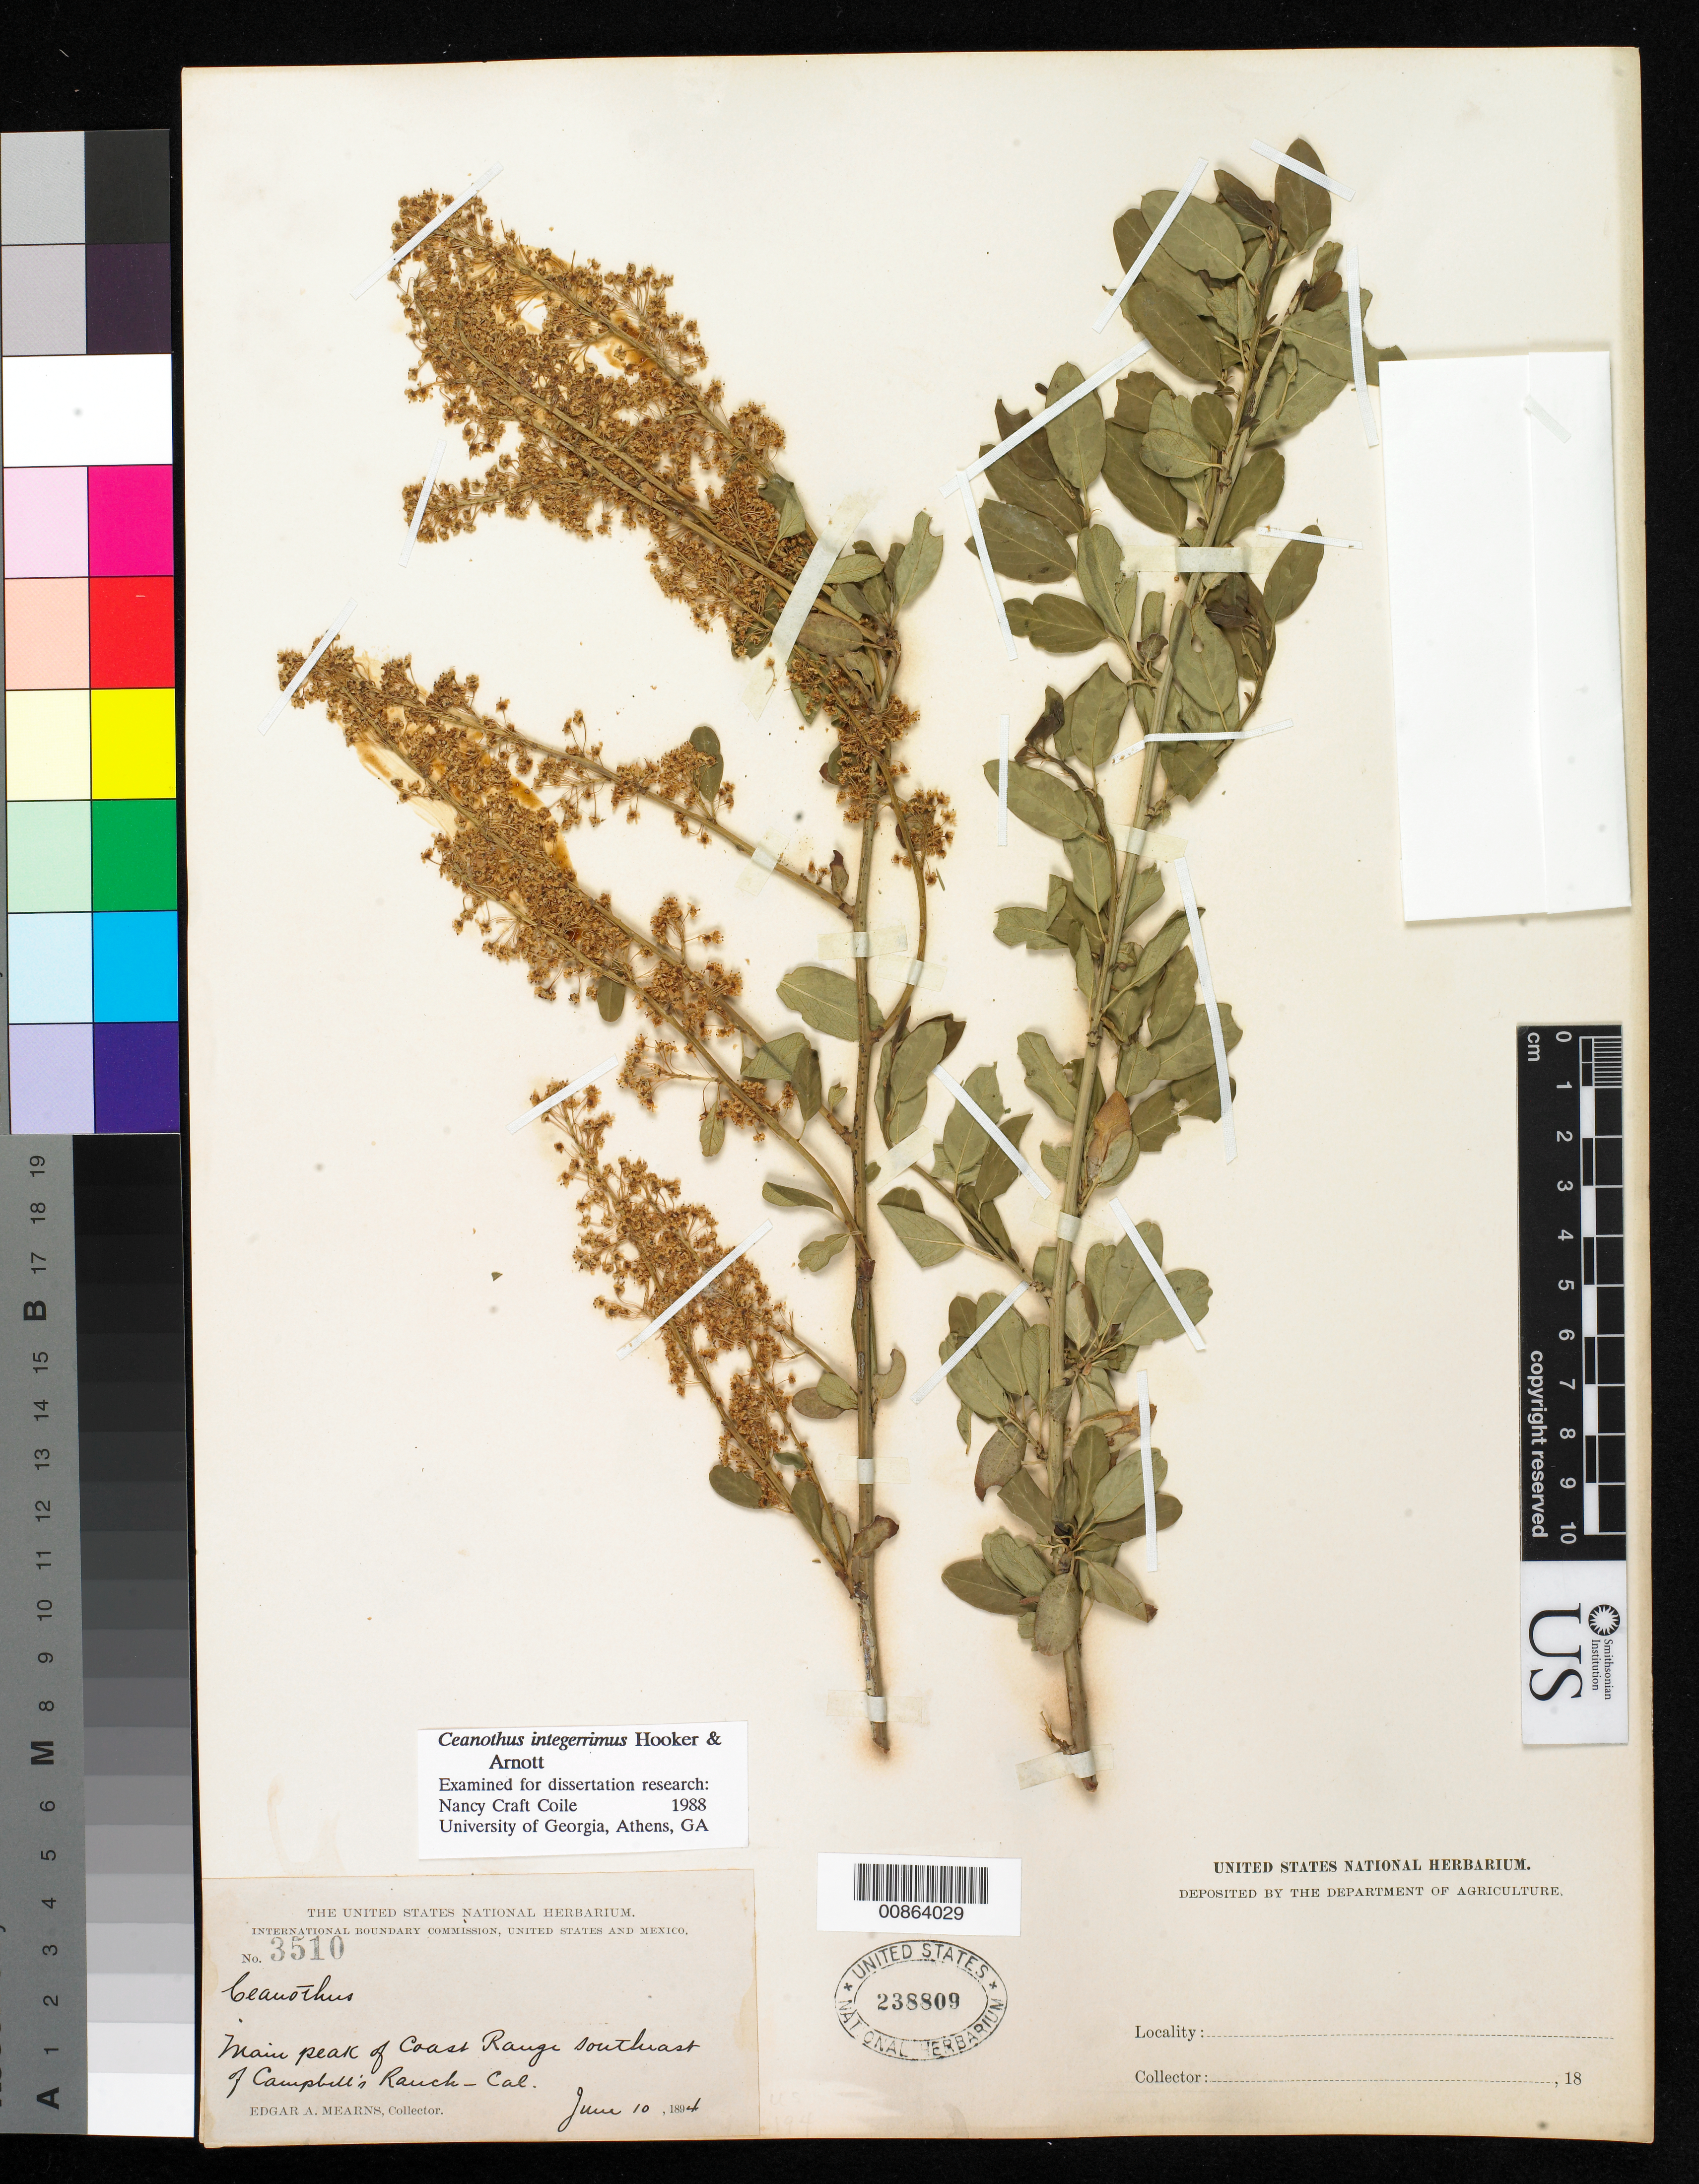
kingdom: Plantae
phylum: Tracheophyta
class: Magnoliopsida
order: Rosales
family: Rhamnaceae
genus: Ceanothus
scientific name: Ceanothus integerrimus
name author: Hook. & Arn.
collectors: E. A. Mearns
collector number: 3510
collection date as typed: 10 Jun 1894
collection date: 1894-06-10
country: United States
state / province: California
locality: Main Peak of Coast Range southeast of Campbell's Ranch, California.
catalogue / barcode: US 238809